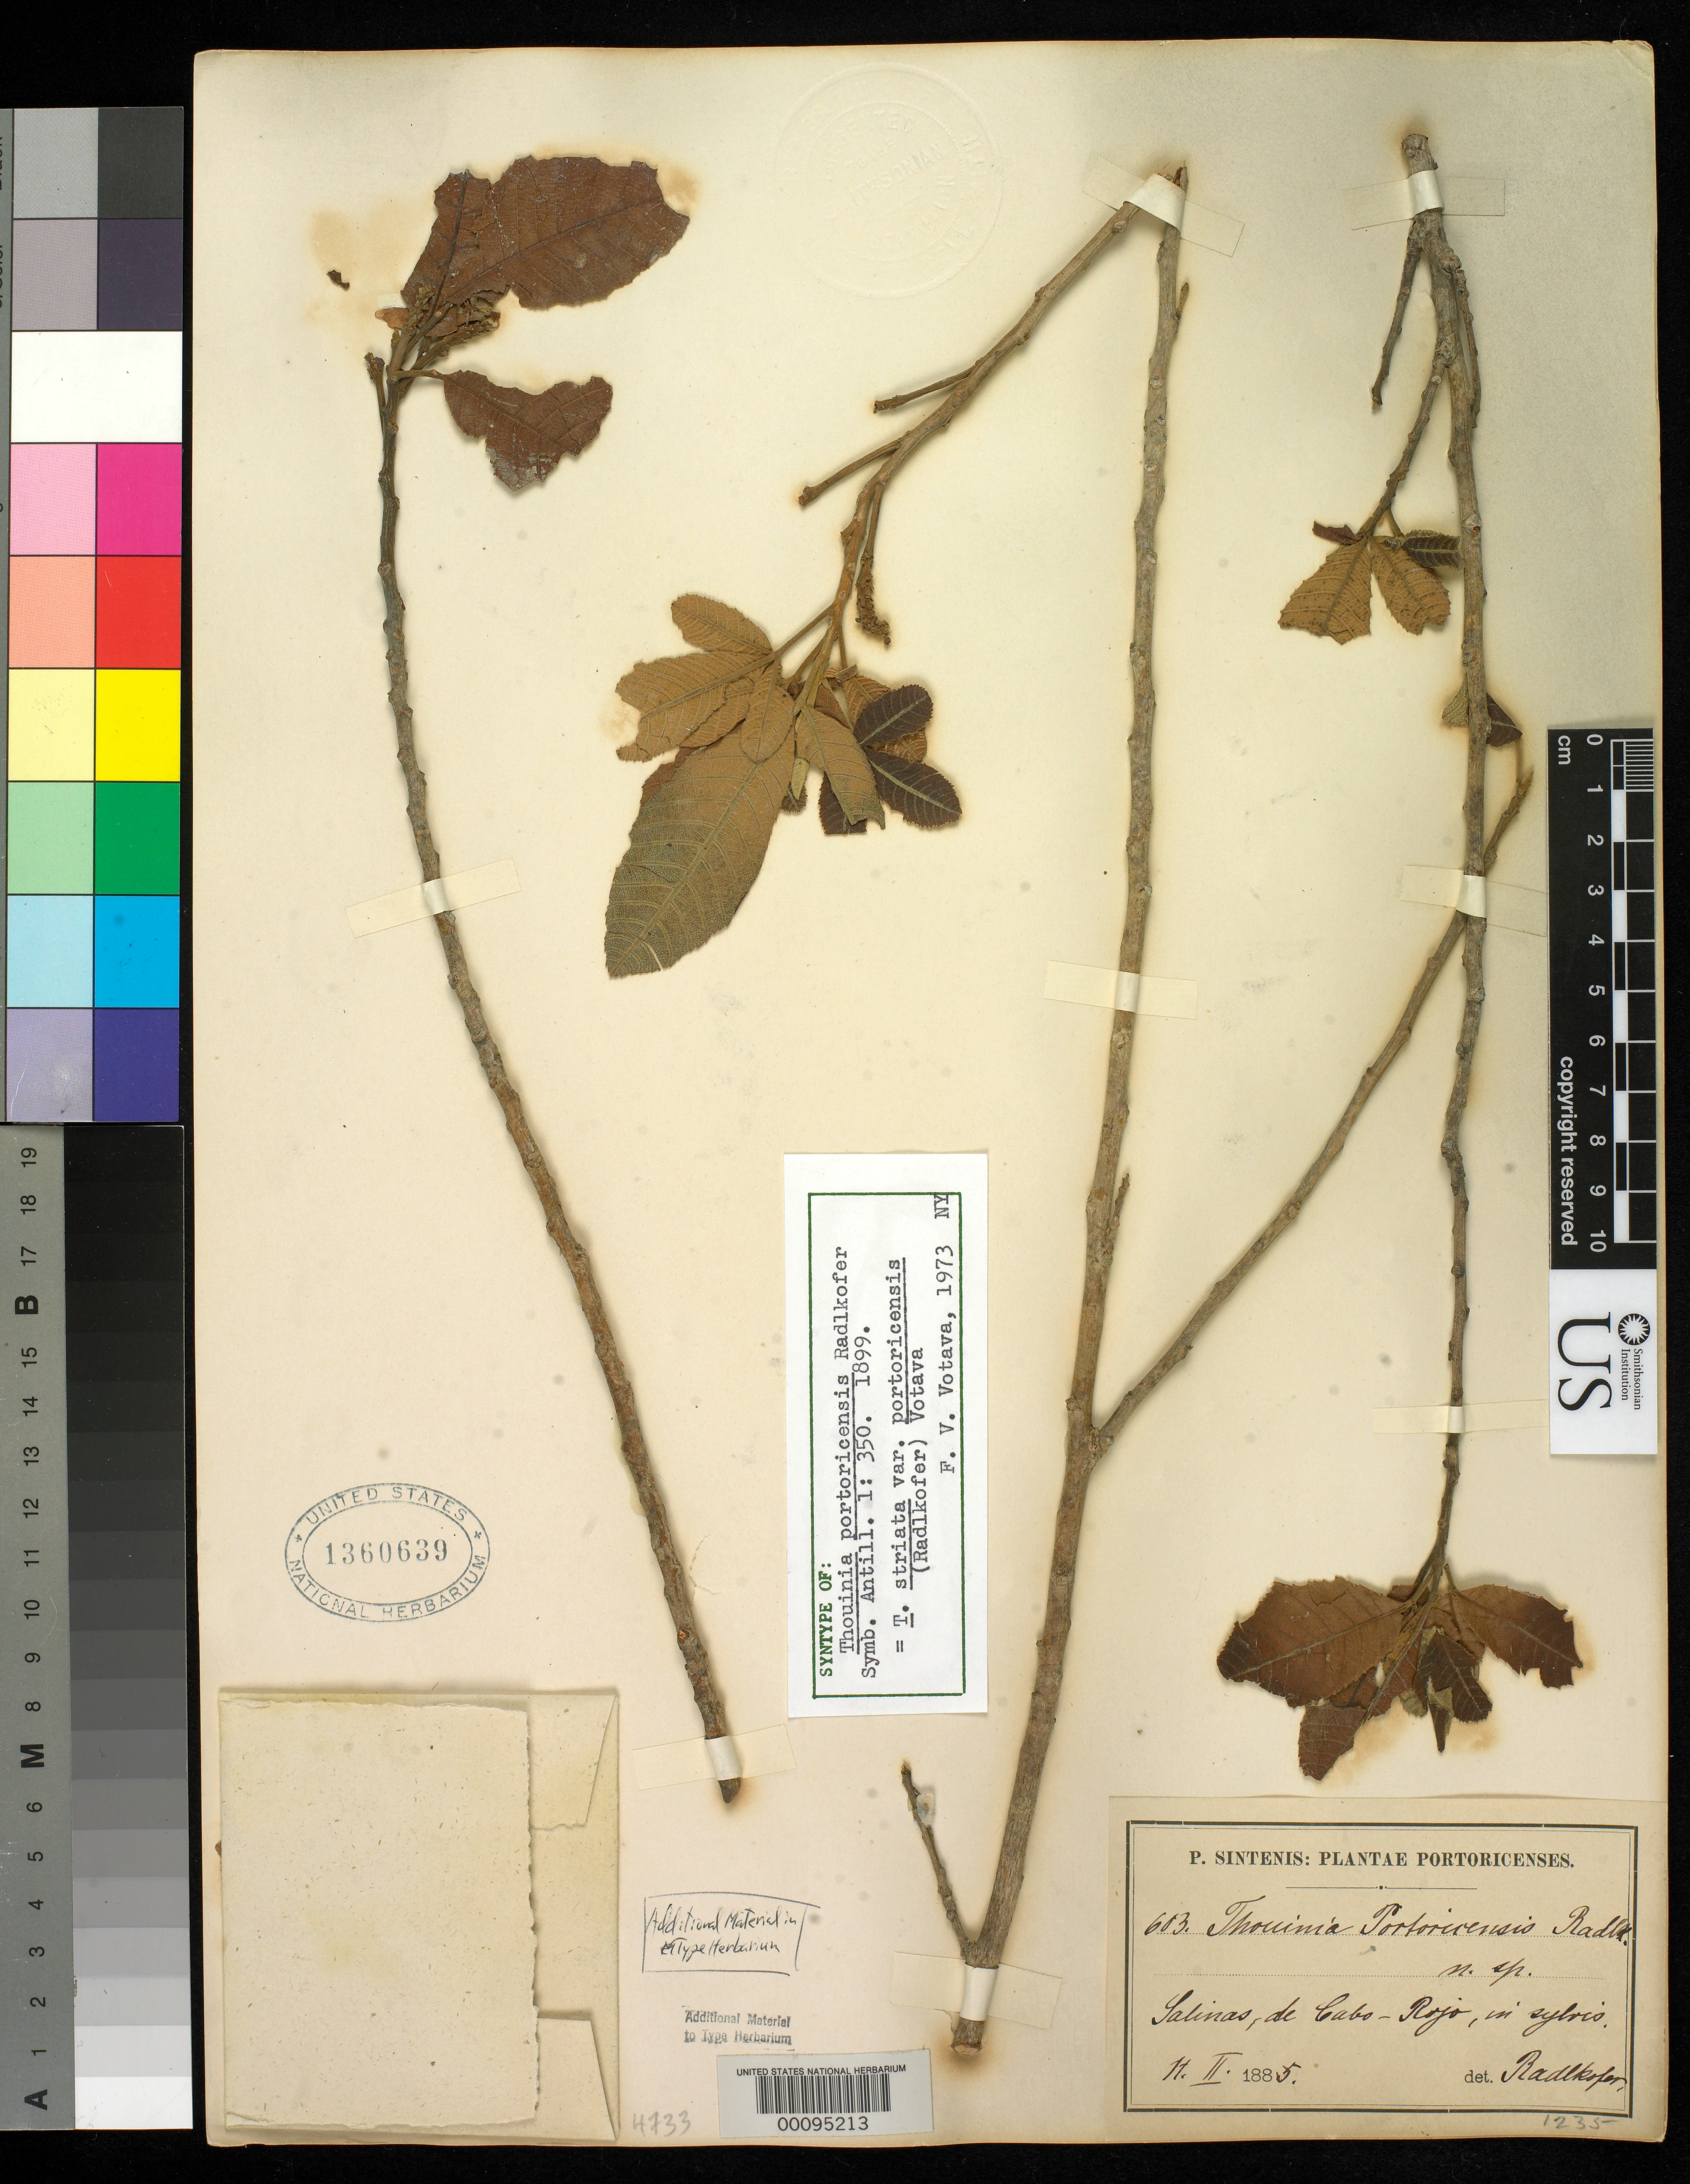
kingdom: Plantae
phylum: Tracheophyta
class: Magnoliopsida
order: Sapindales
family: Sapindaceae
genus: Thouinia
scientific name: Thouinia portoricensis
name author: Radlk. in Engl. & Prantl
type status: Syntype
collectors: P. Sintenis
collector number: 603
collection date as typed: Feb 1885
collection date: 1885-02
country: Puerto Rico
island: Greater Antilles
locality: "Salinas de Cabo-Rojo".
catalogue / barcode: US 1360639